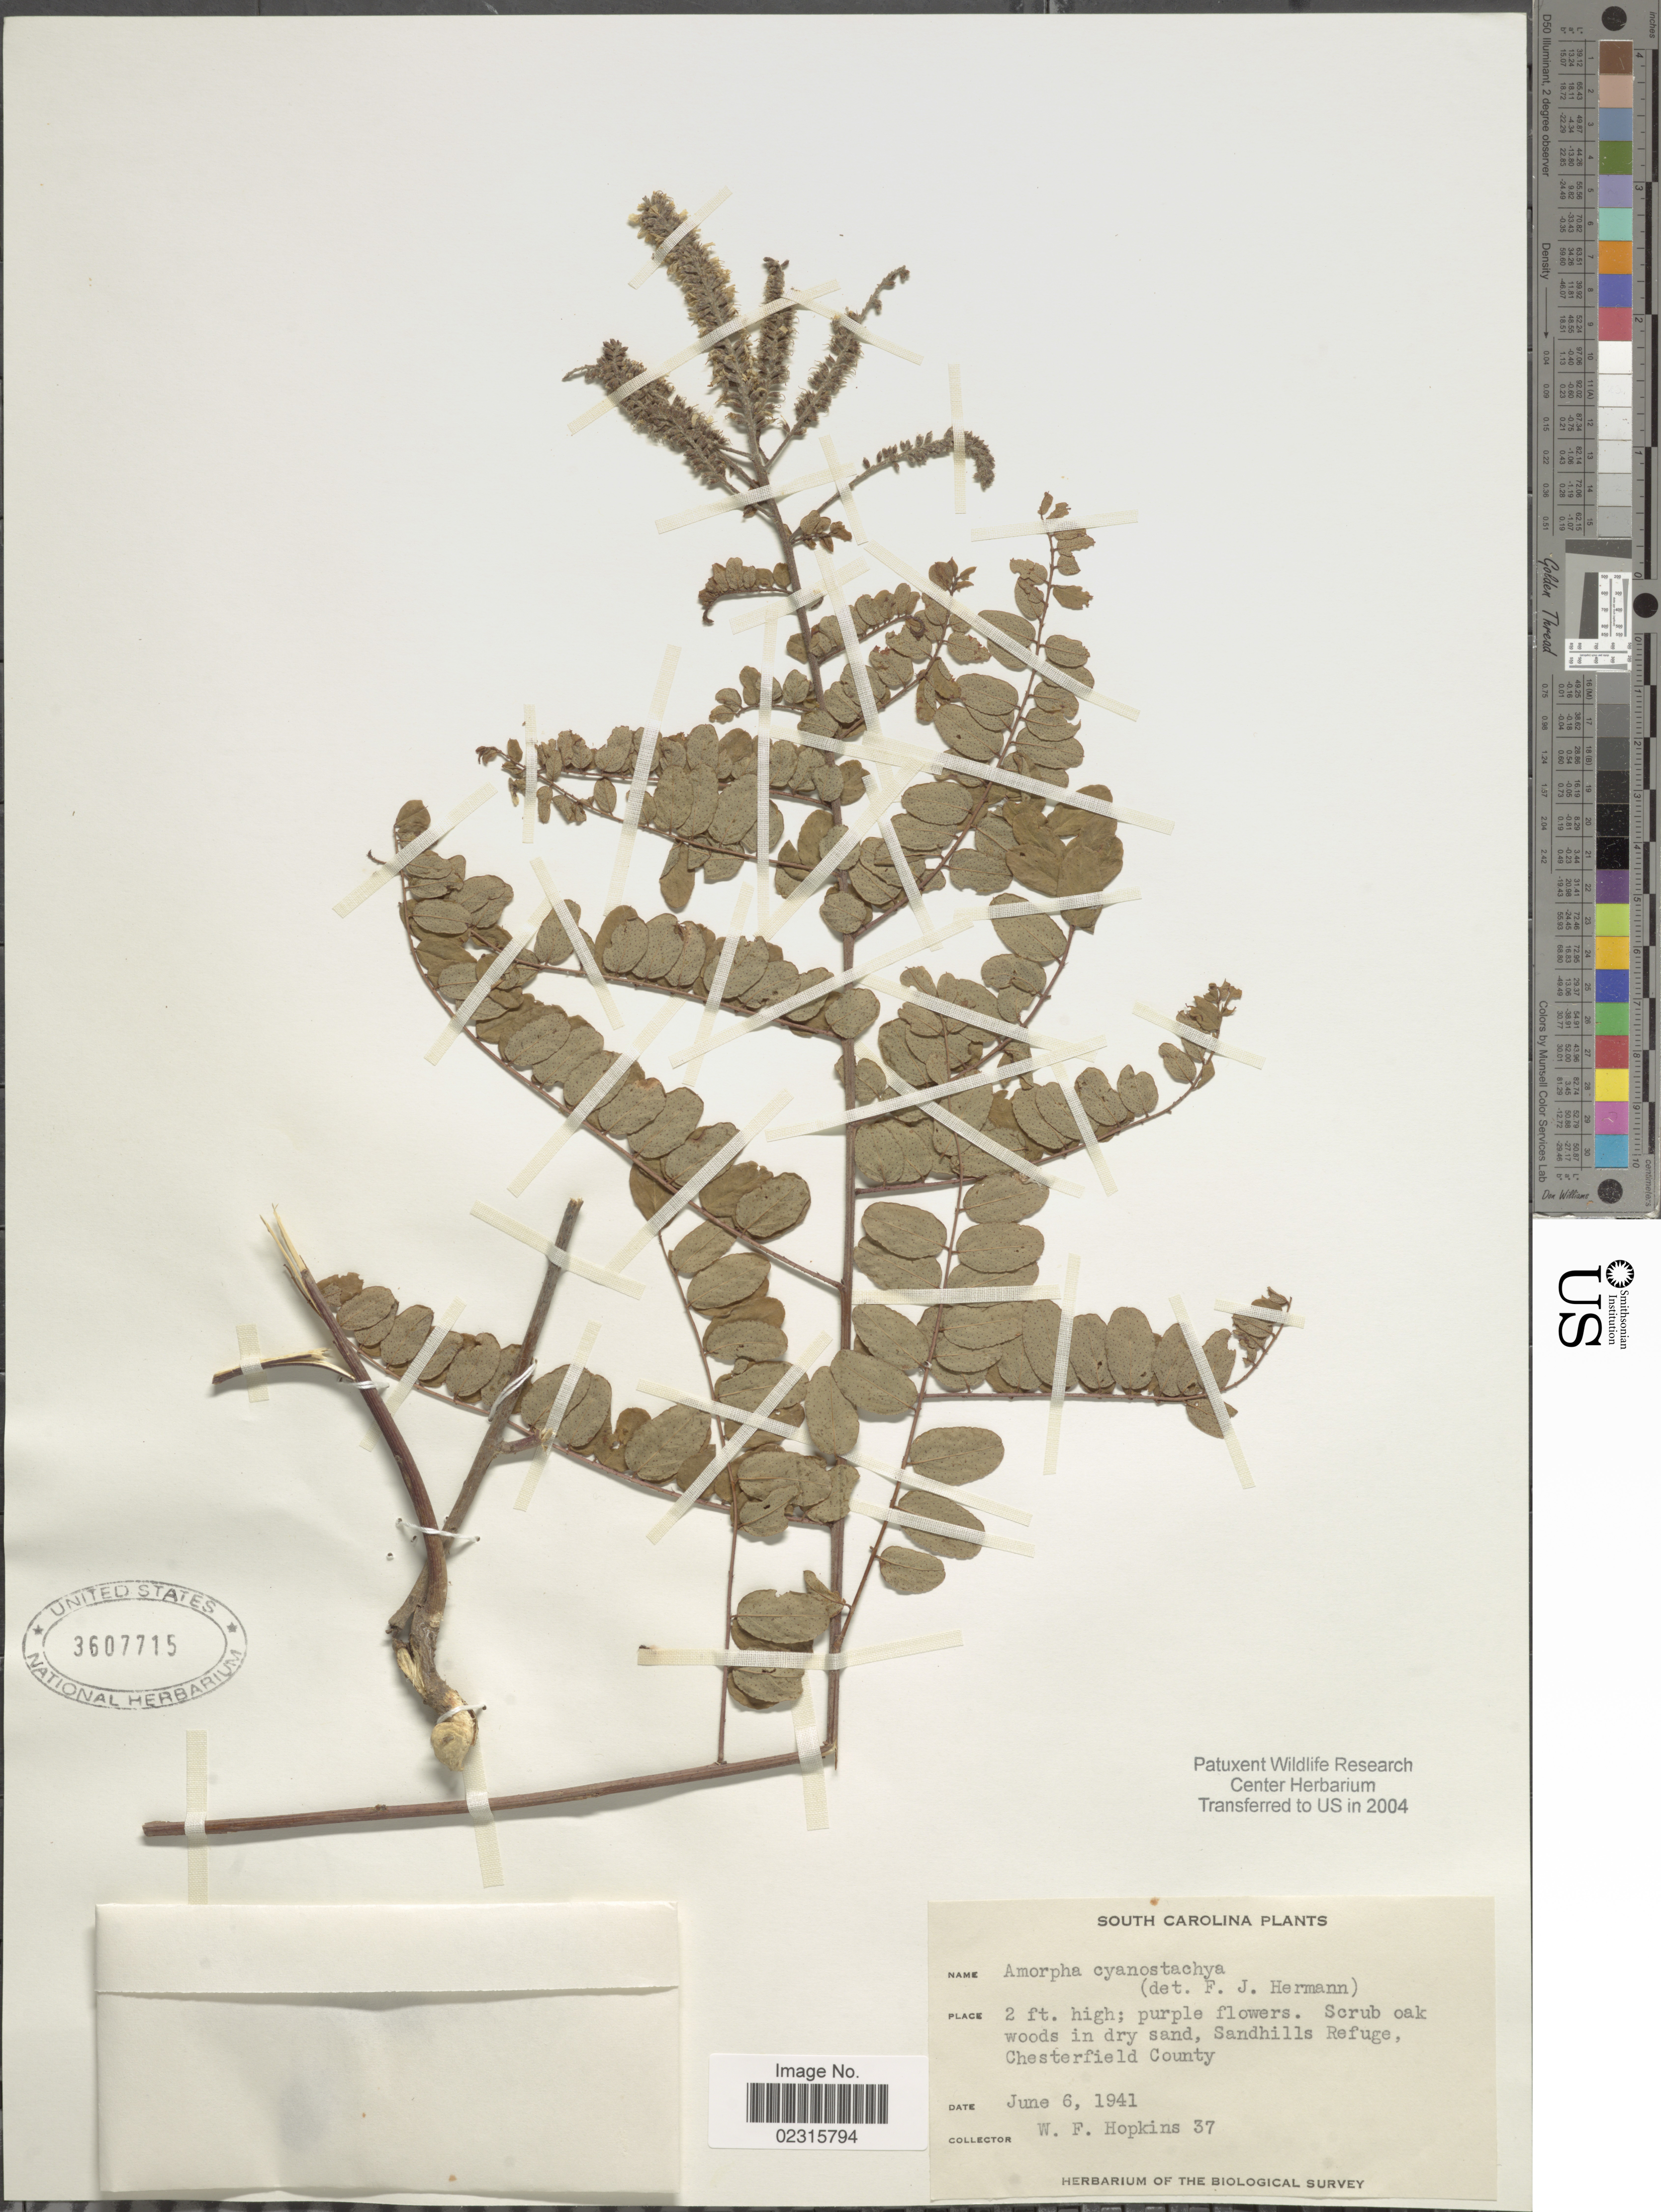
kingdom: Plantae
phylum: Tracheophyta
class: Magnoliopsida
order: Fabales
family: Fabaceae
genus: Amorpha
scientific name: Amorpha cyanostachya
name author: Torr. & A. Gray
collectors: W. Hopkins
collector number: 37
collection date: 1941-06-06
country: United States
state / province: South Carolina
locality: Sandhills Refuge, Chesterfield County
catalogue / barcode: US 3607715